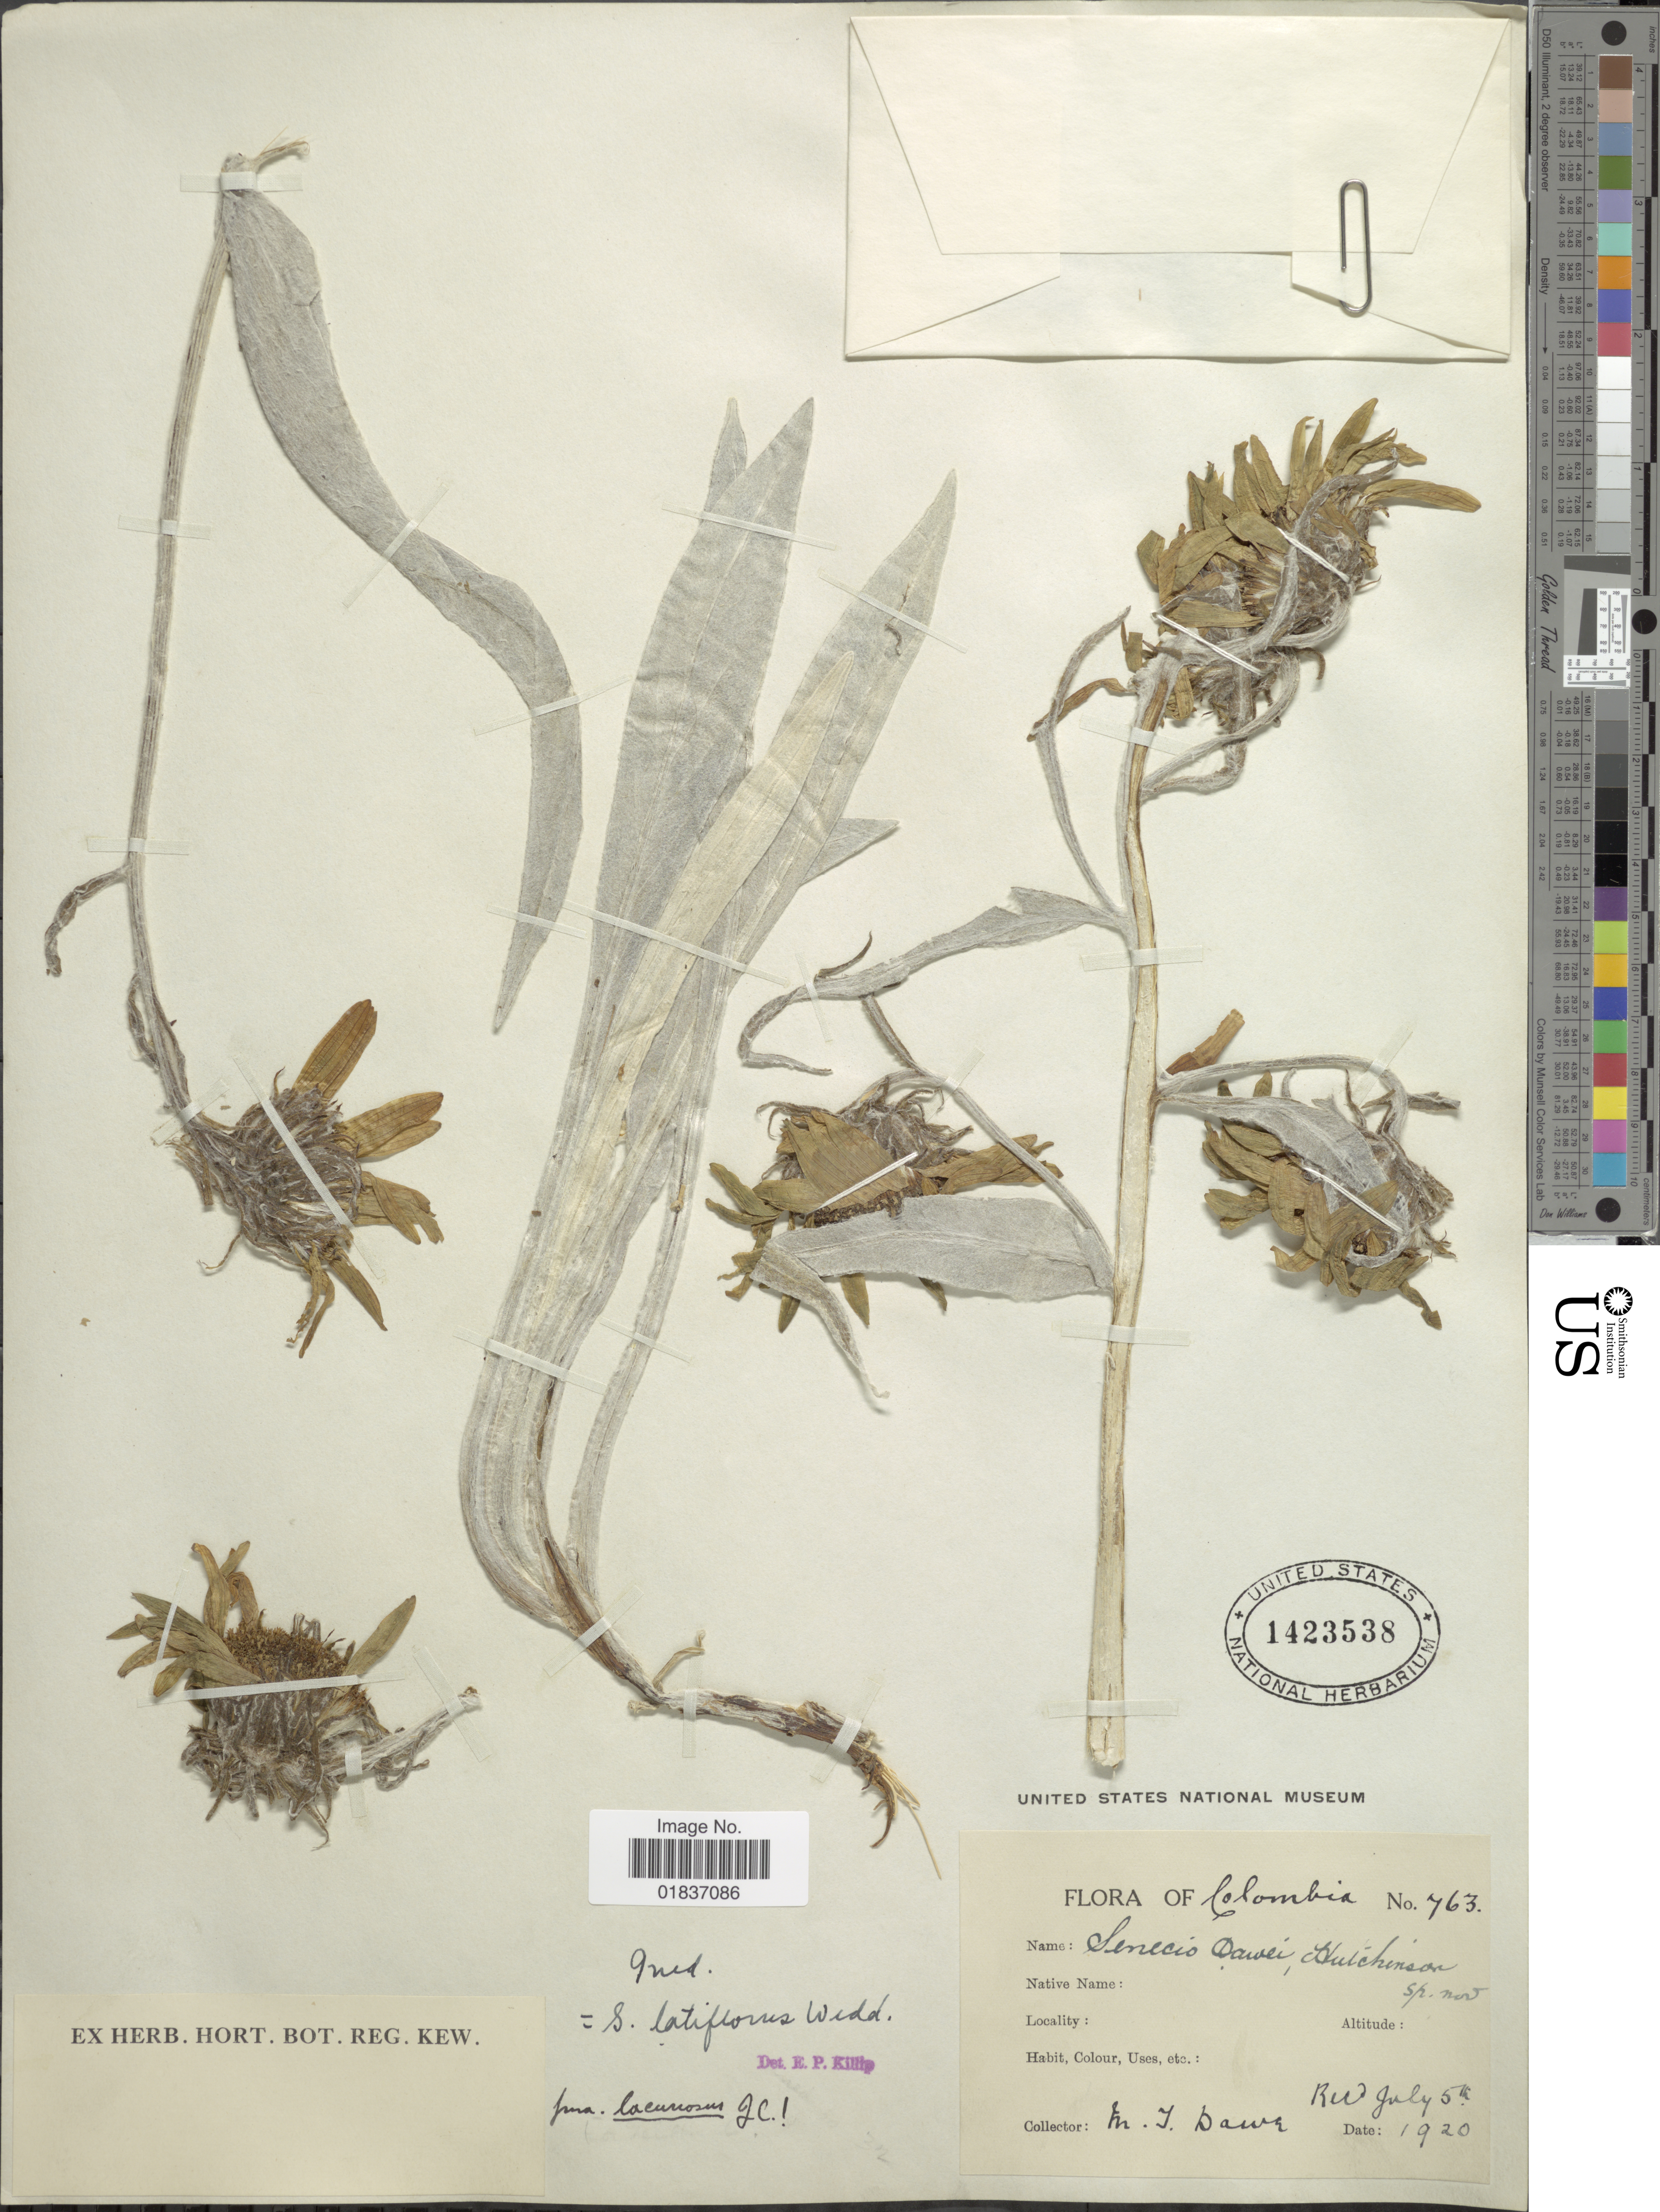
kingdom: Plantae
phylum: Tracheophyta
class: Magnoliopsida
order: Asterales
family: Asteraceae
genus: Senecio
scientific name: Senecio latiflorus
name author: Wedd.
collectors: M. T. Dawe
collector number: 763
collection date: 1920-07-05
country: Colombia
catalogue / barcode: US 1423538